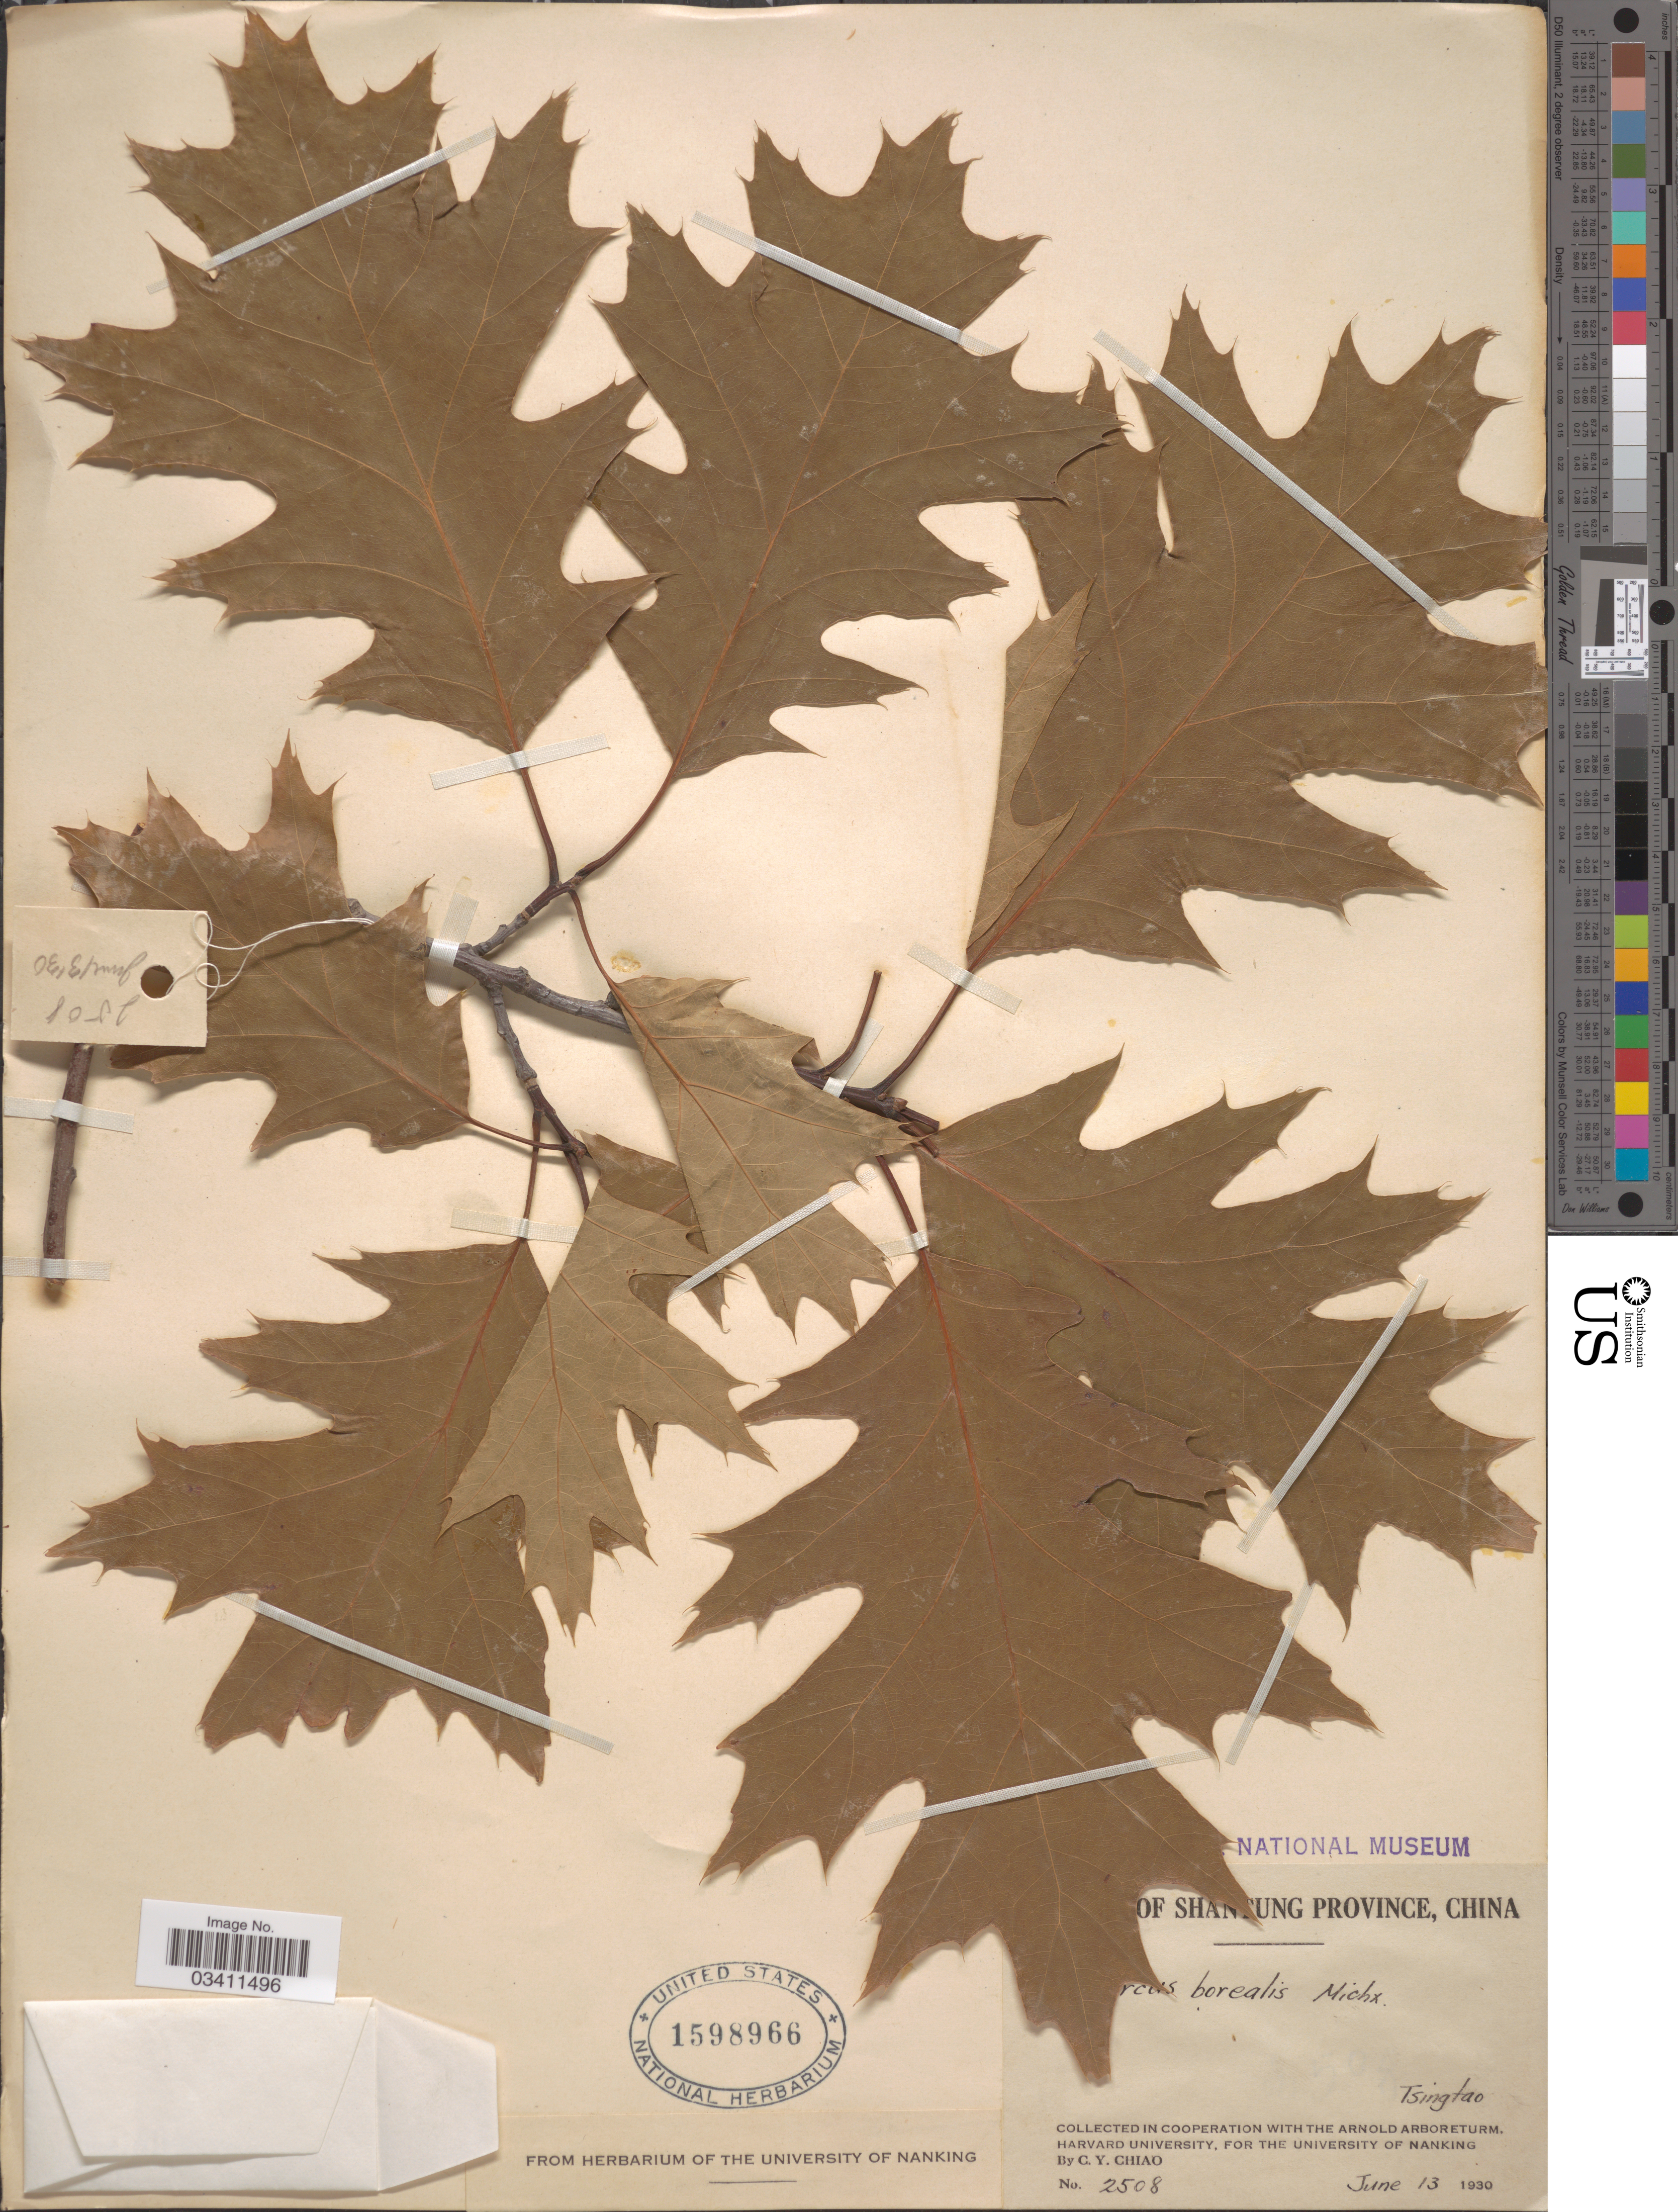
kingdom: Plantae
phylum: Tracheophyta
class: Magnoliopsida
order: Fagales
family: Fagaceae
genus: Quercus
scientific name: Quercus borealis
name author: F. Michx.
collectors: C. Y. Chiao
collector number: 2508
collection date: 1930-06-13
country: China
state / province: Shandong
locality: Shantung Province. Tsingtao.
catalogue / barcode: US 1598966